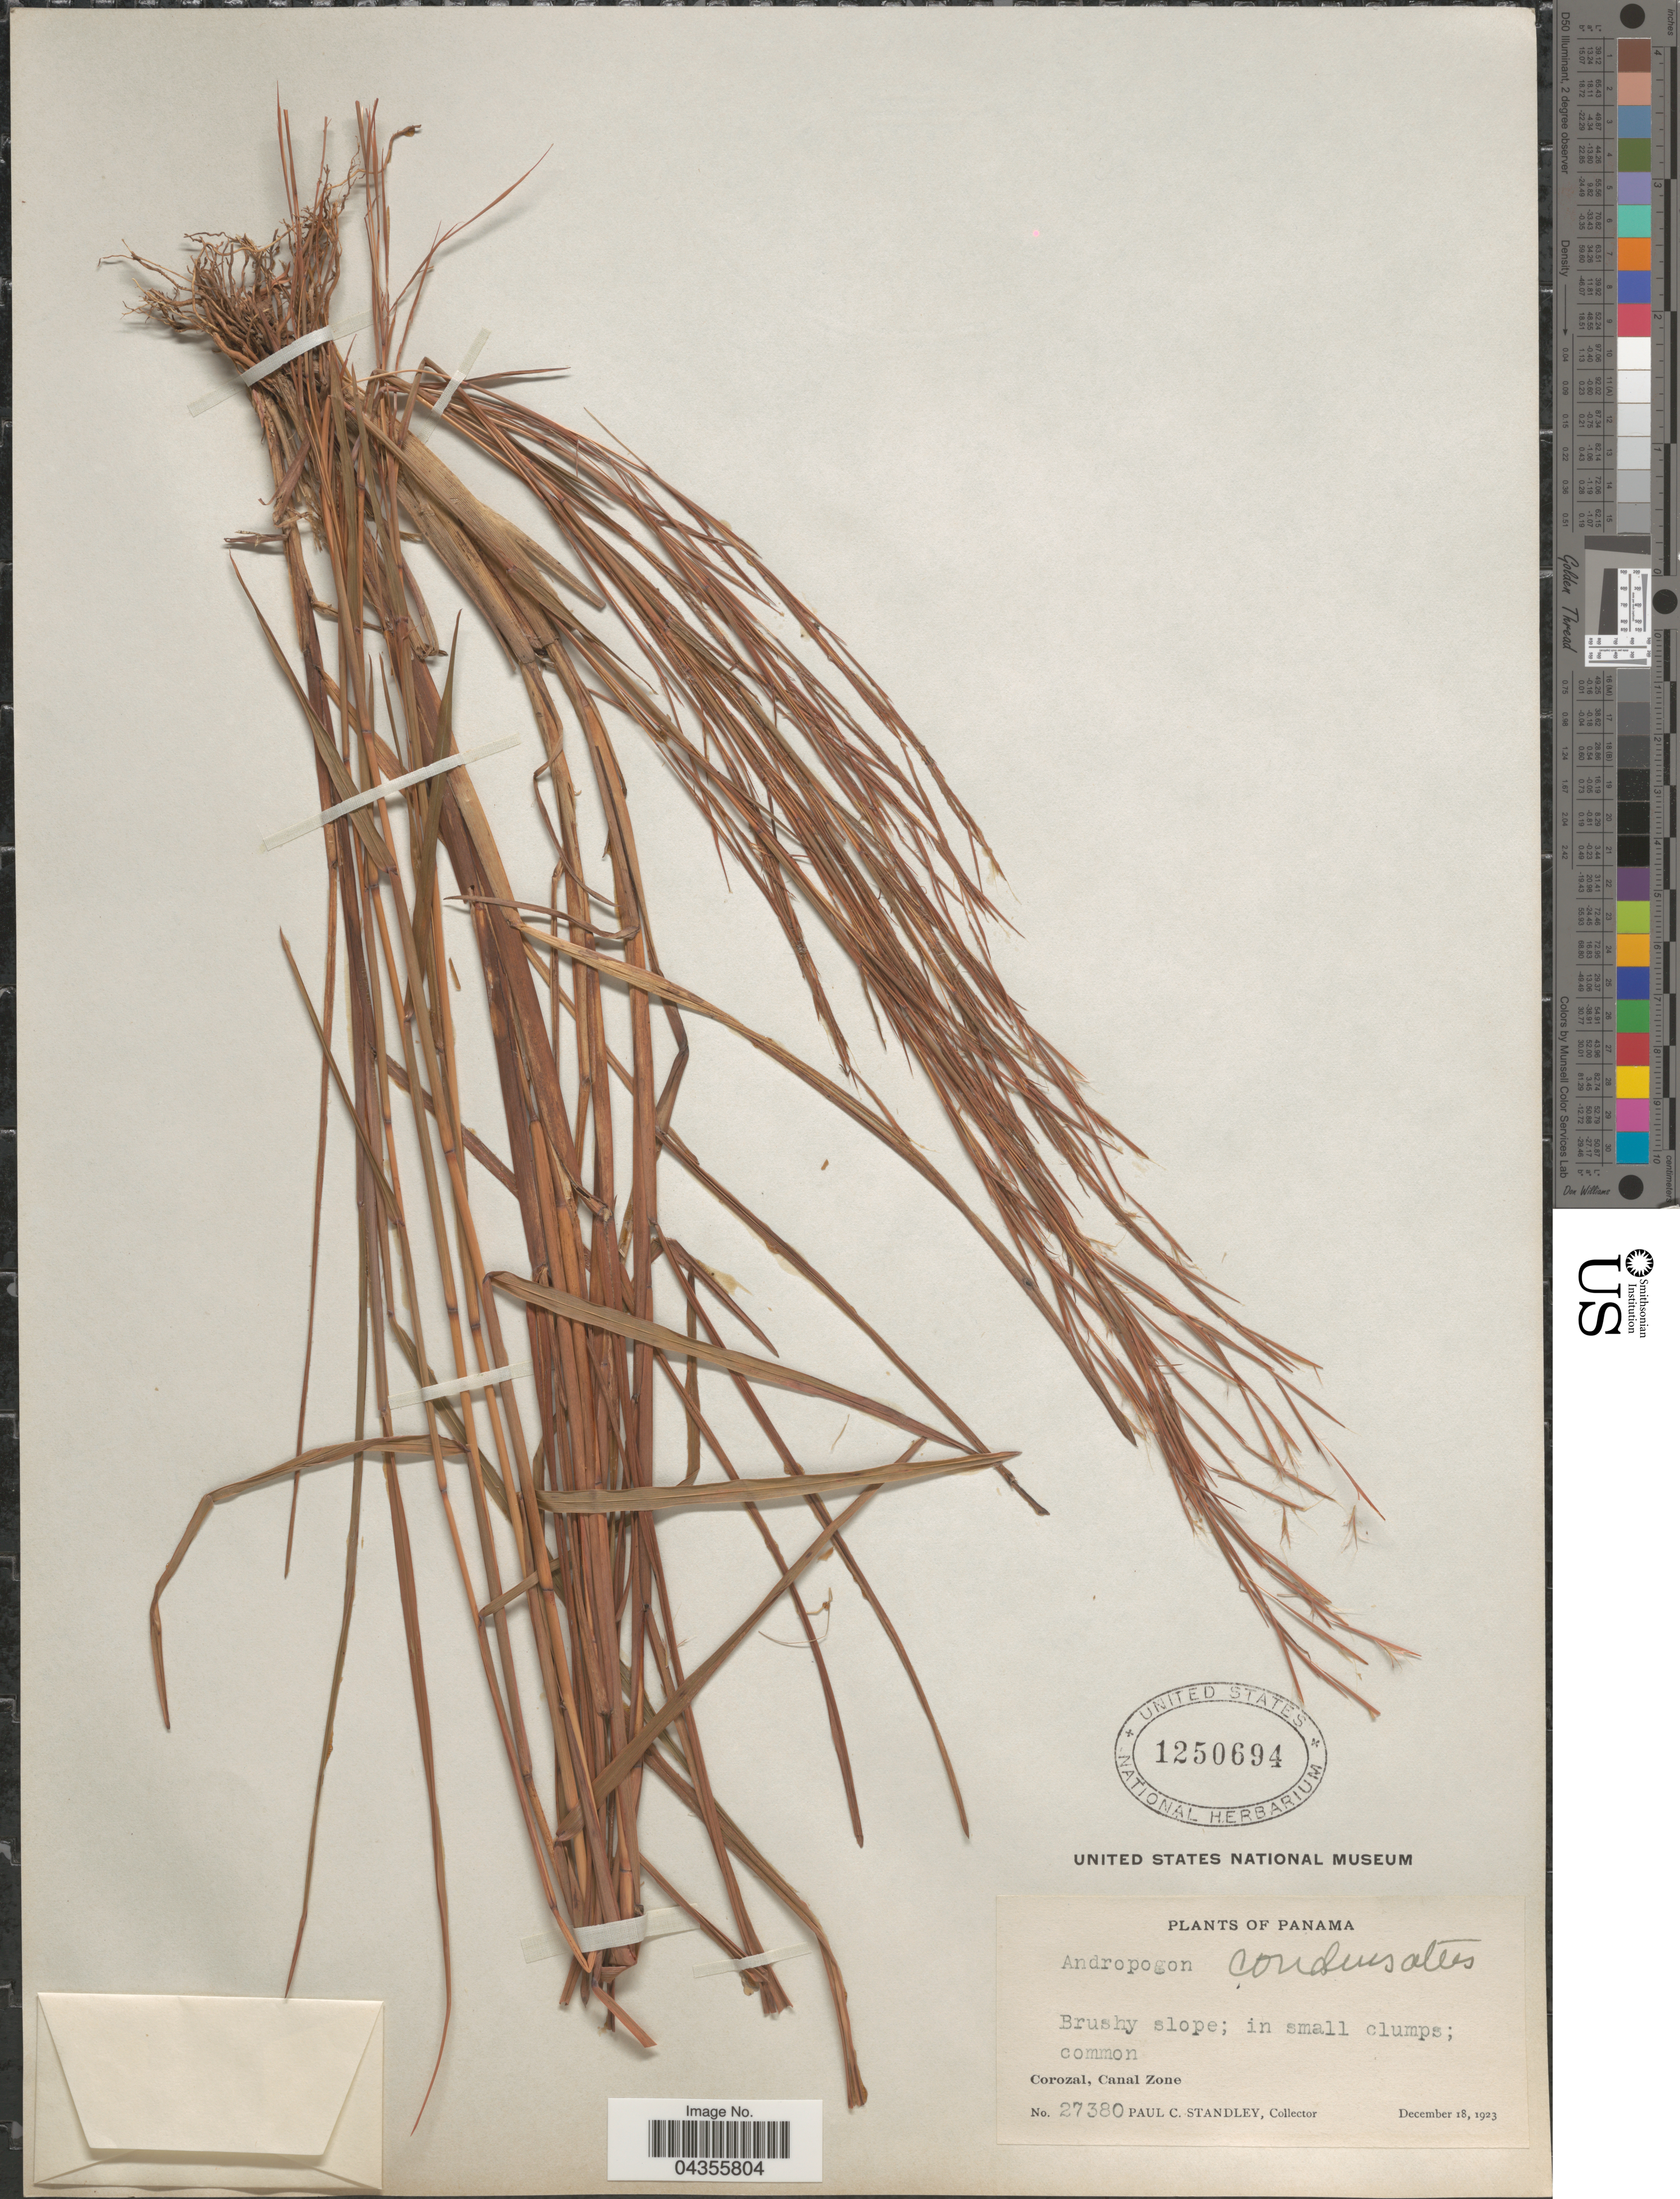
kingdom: Plantae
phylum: Tracheophyta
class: Liliopsida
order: Poales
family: Poaceae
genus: Schizachyrium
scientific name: Schizachyrium condensatum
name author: (Kunth) Nees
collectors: P. C. Standley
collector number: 27380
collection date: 1923-12-18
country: Panama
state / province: Colón / Panamá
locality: Corozal, Canal Zone.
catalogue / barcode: US 1250694